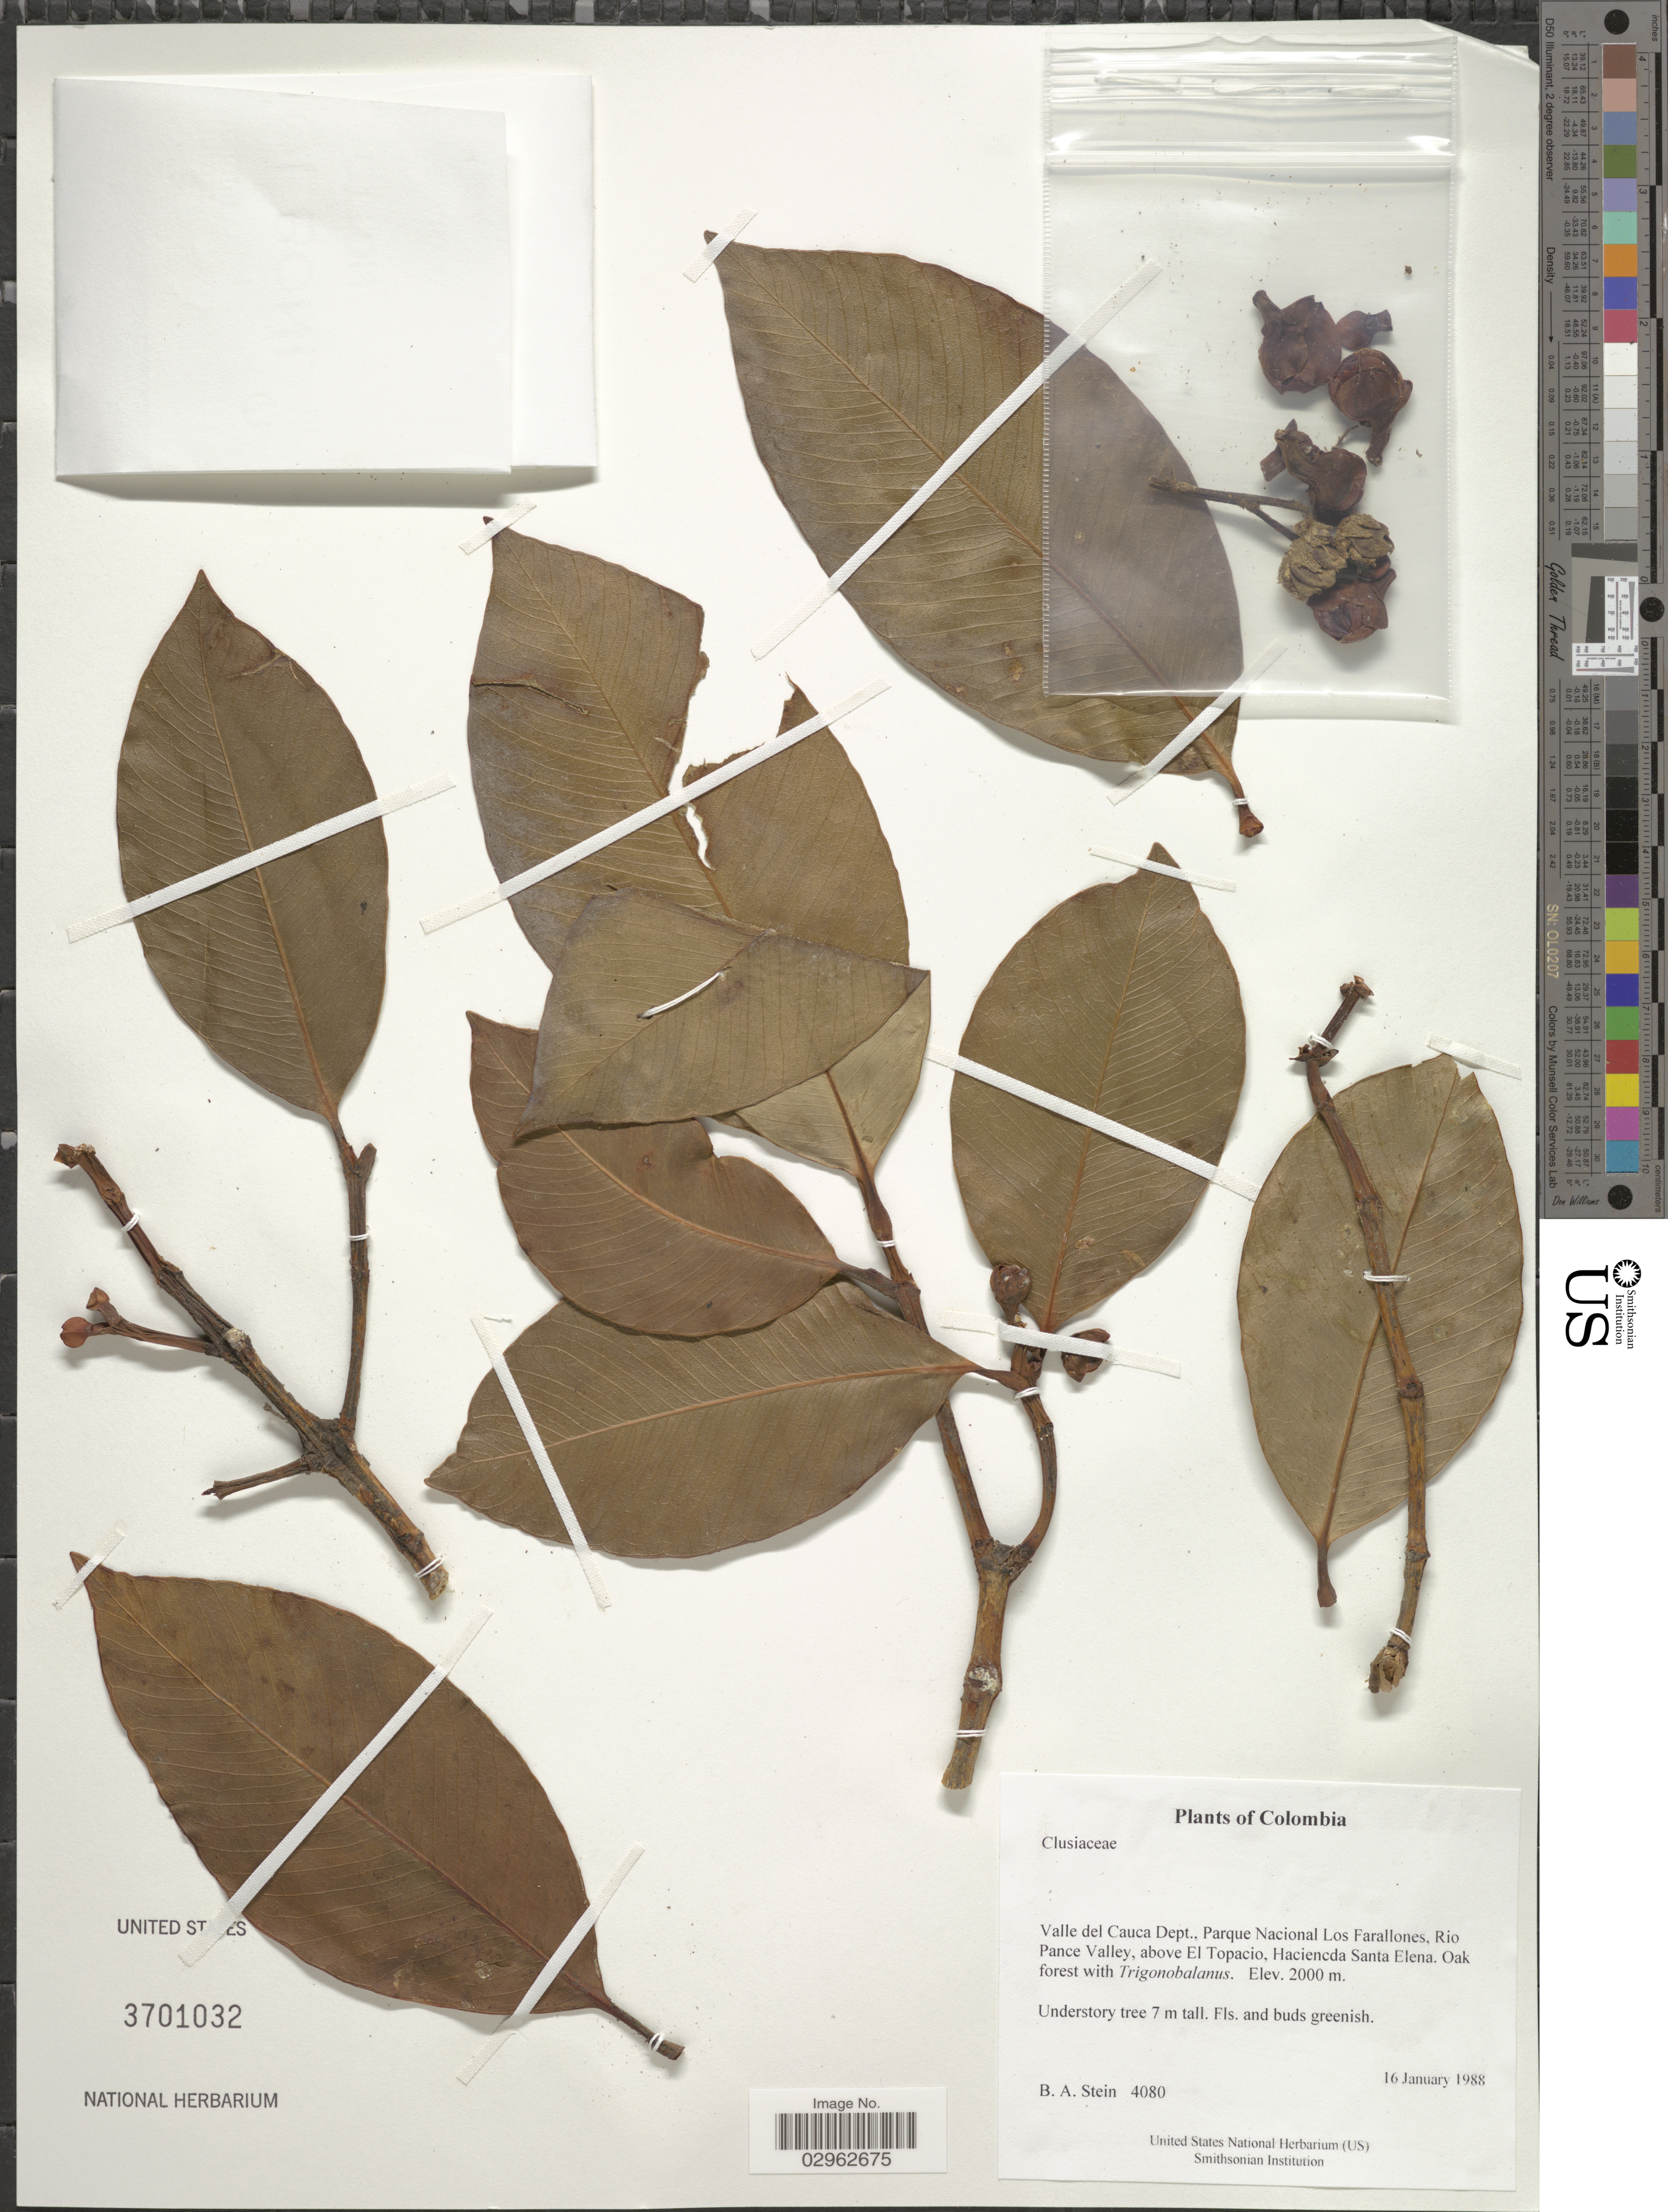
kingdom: Plantae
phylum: Tracheophyta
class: Magnoliopsida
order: Malpighiales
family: Clusiaceae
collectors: B. A. Stein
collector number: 4080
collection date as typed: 16 January 1988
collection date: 1988-01-16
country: Colombia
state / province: Valle del Cauca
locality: Parque Nacional Los Farallones, Rio Pance Valley, above El Topacio, Haciencda Santa Elena.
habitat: Oak forest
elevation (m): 2000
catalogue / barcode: US 3701032